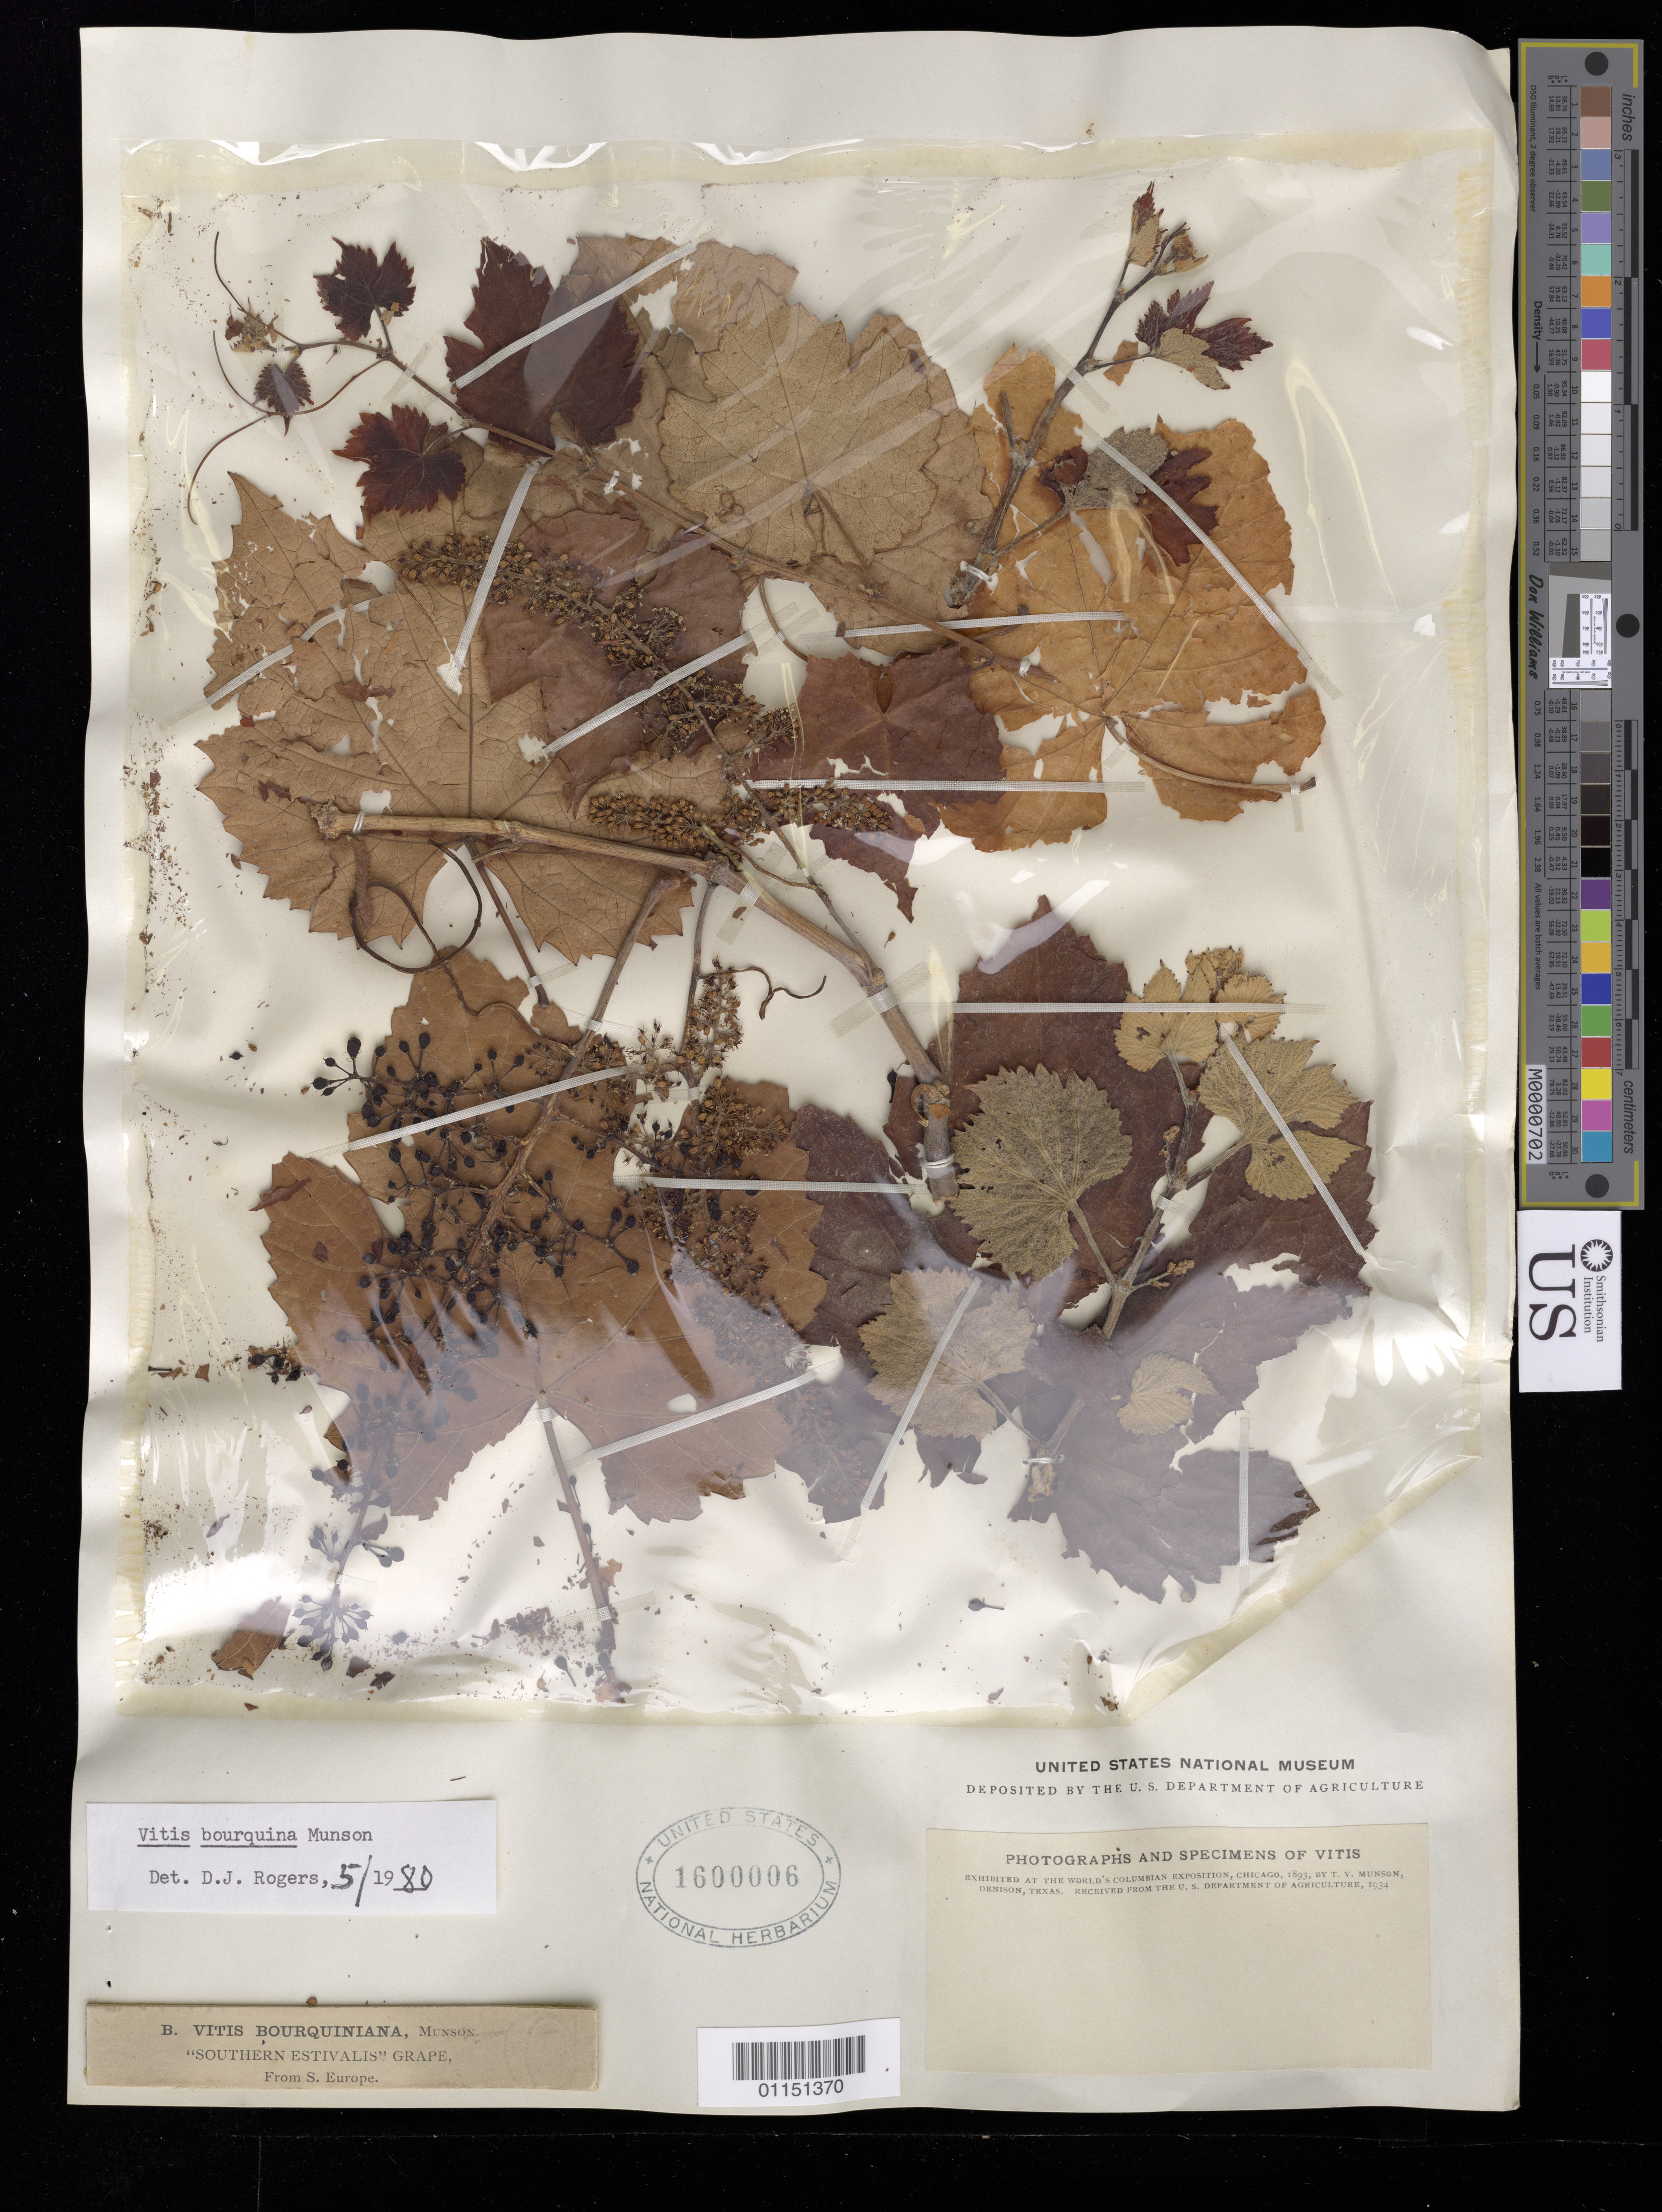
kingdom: Plantae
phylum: Tracheophyta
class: Magnoliopsida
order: Vitales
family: Vitaceae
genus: Vitis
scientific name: Vitis bourquina Munson ex Viala, nom. nud.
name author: Munson ex Viala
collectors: T. V. Munson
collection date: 1893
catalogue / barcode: US 1600006